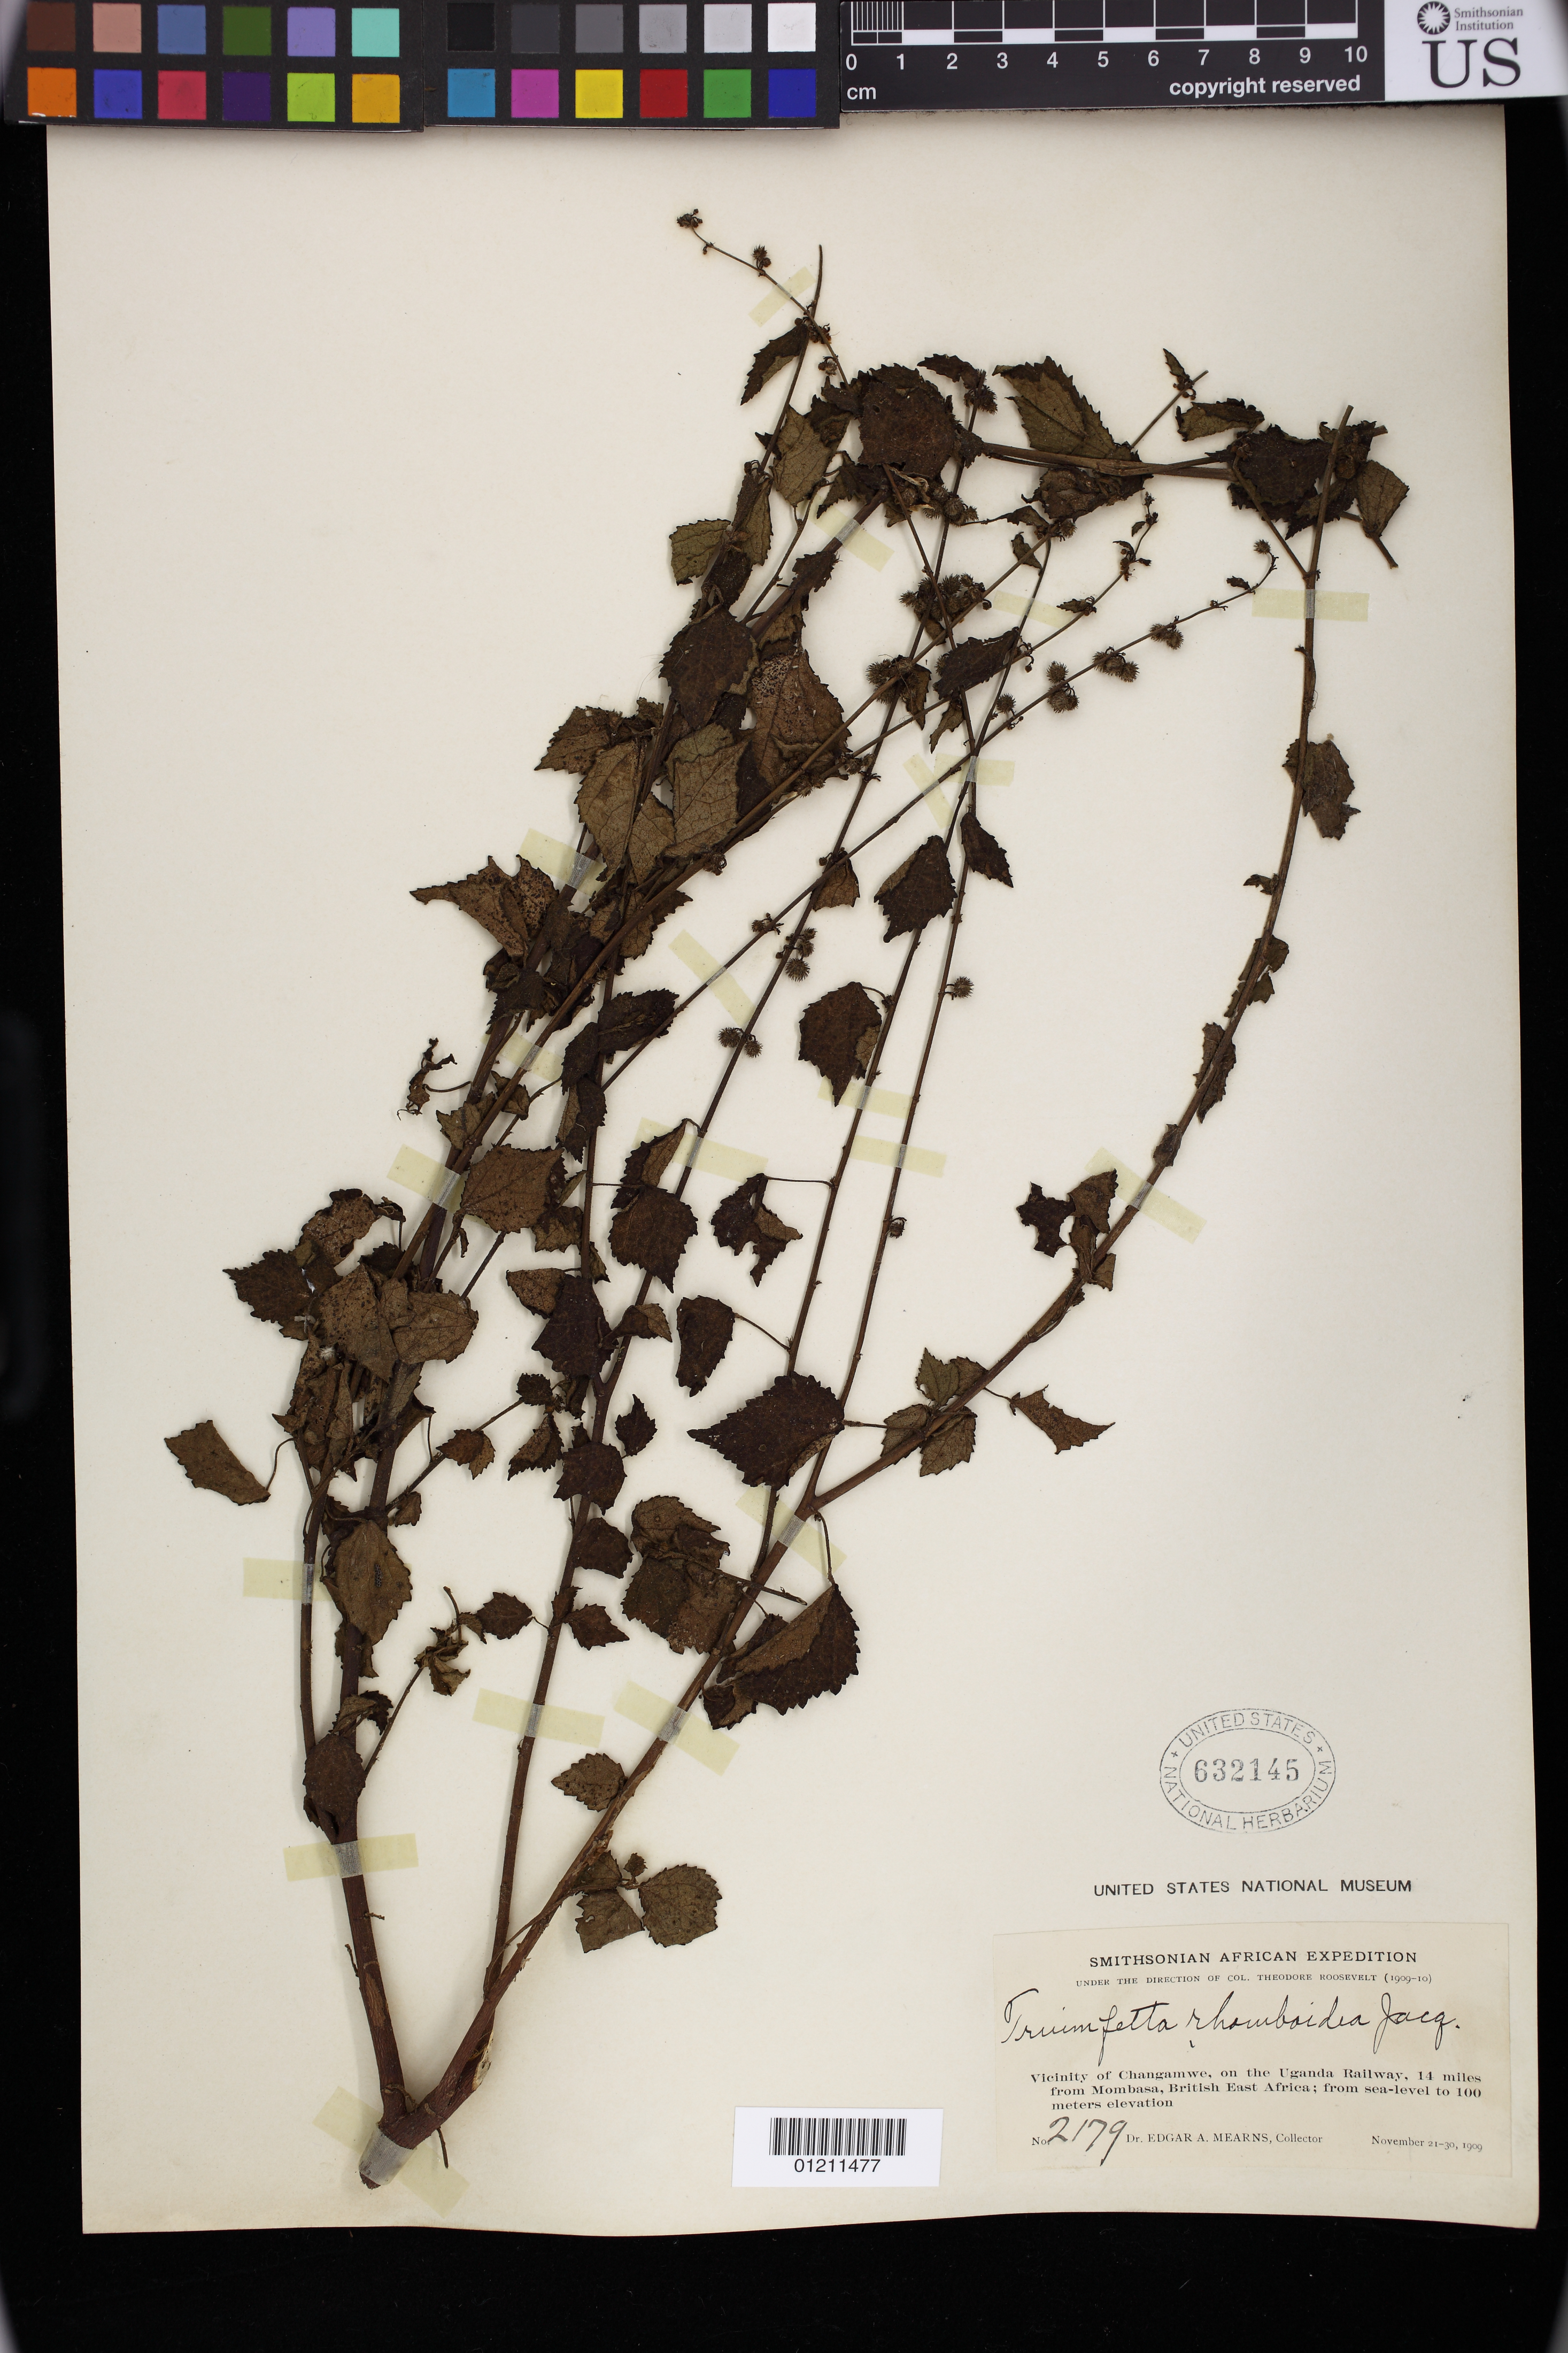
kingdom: Plantae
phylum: Tracheophyta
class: Magnoliopsida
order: Malvales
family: Malvaceae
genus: Triumfetta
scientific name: Triumfetta rhomboidea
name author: Jacq.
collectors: E. A. Mearns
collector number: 2179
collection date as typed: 21 Nov 1909 to 30 Nov 1909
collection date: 1909-11-21/1909-11-30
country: Kenya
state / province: Mombasa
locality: Vicinity of Changamwe, on the Uganda Railway, 14 miles from Mombasa, British East Africa.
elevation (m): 0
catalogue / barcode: US 632145